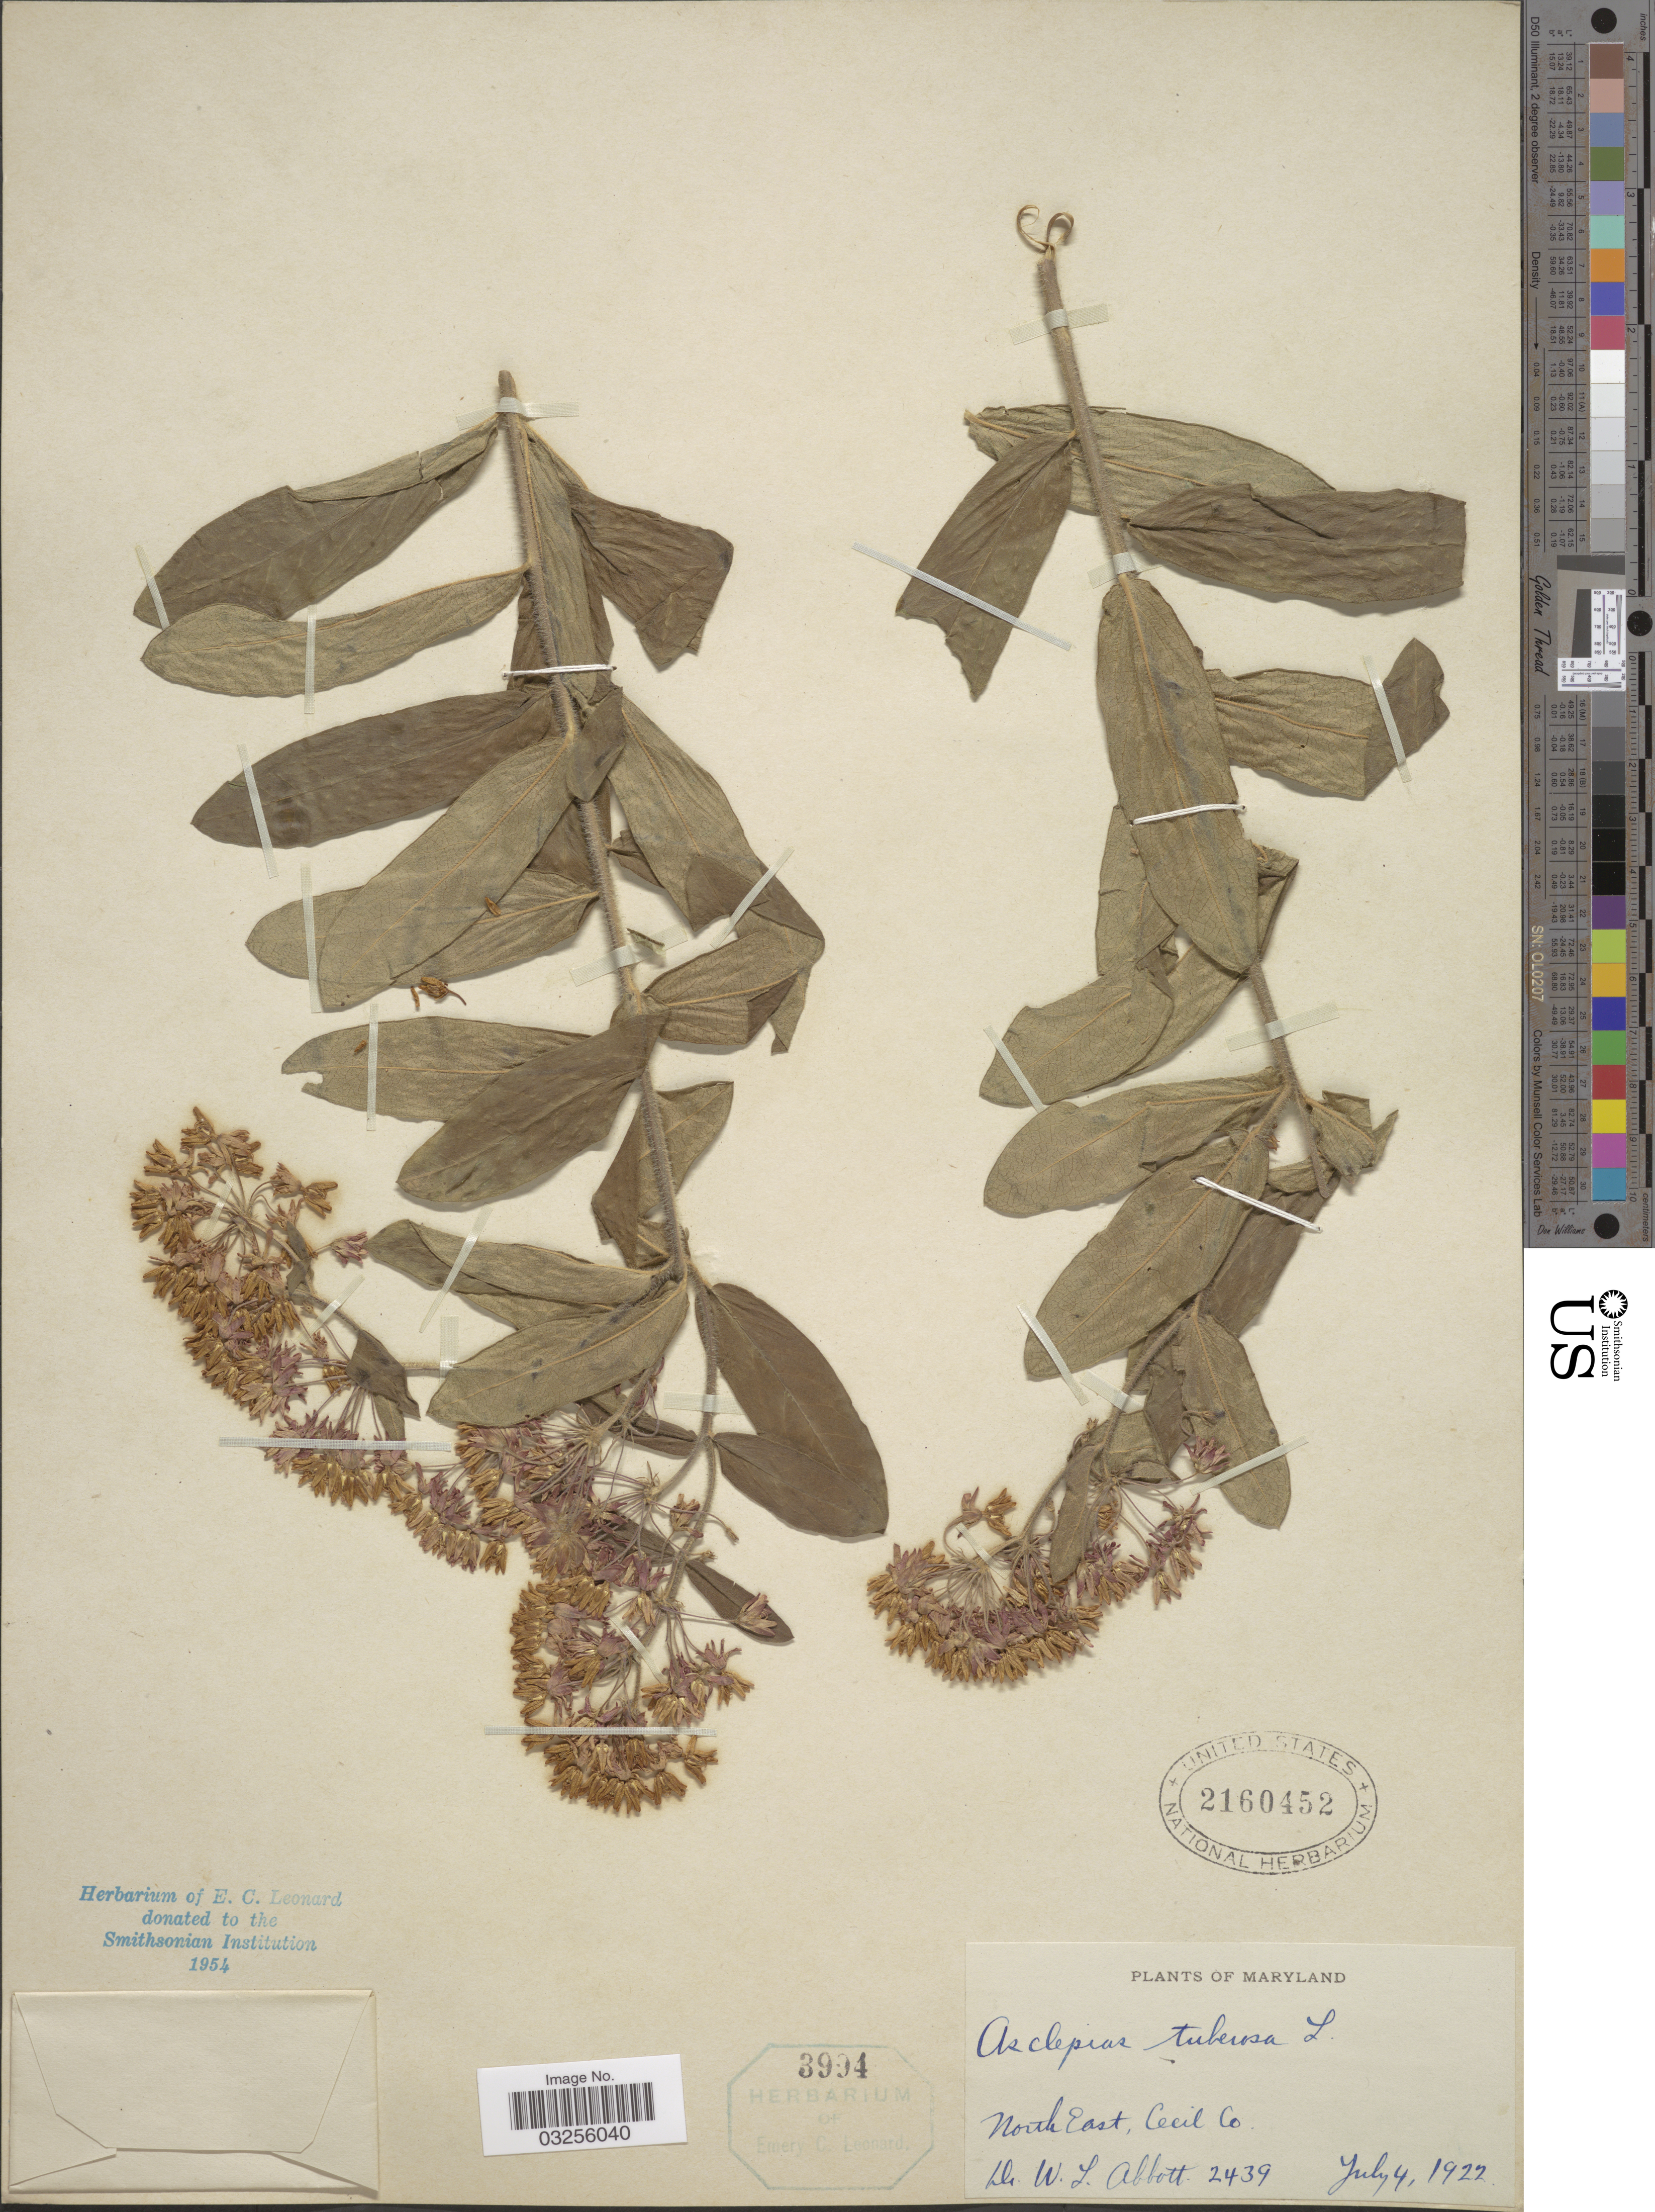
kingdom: Plantae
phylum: Tracheophyta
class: Magnoliopsida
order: Gentianales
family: Apocynaceae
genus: Asclepias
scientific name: Asclepias tuberosa subsp. tuberosa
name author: L.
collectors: W. L. Abbott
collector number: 2439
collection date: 1922-07-04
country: United States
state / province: Maryland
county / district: Cecil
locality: North East, Cecil Co.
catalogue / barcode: US 2160452